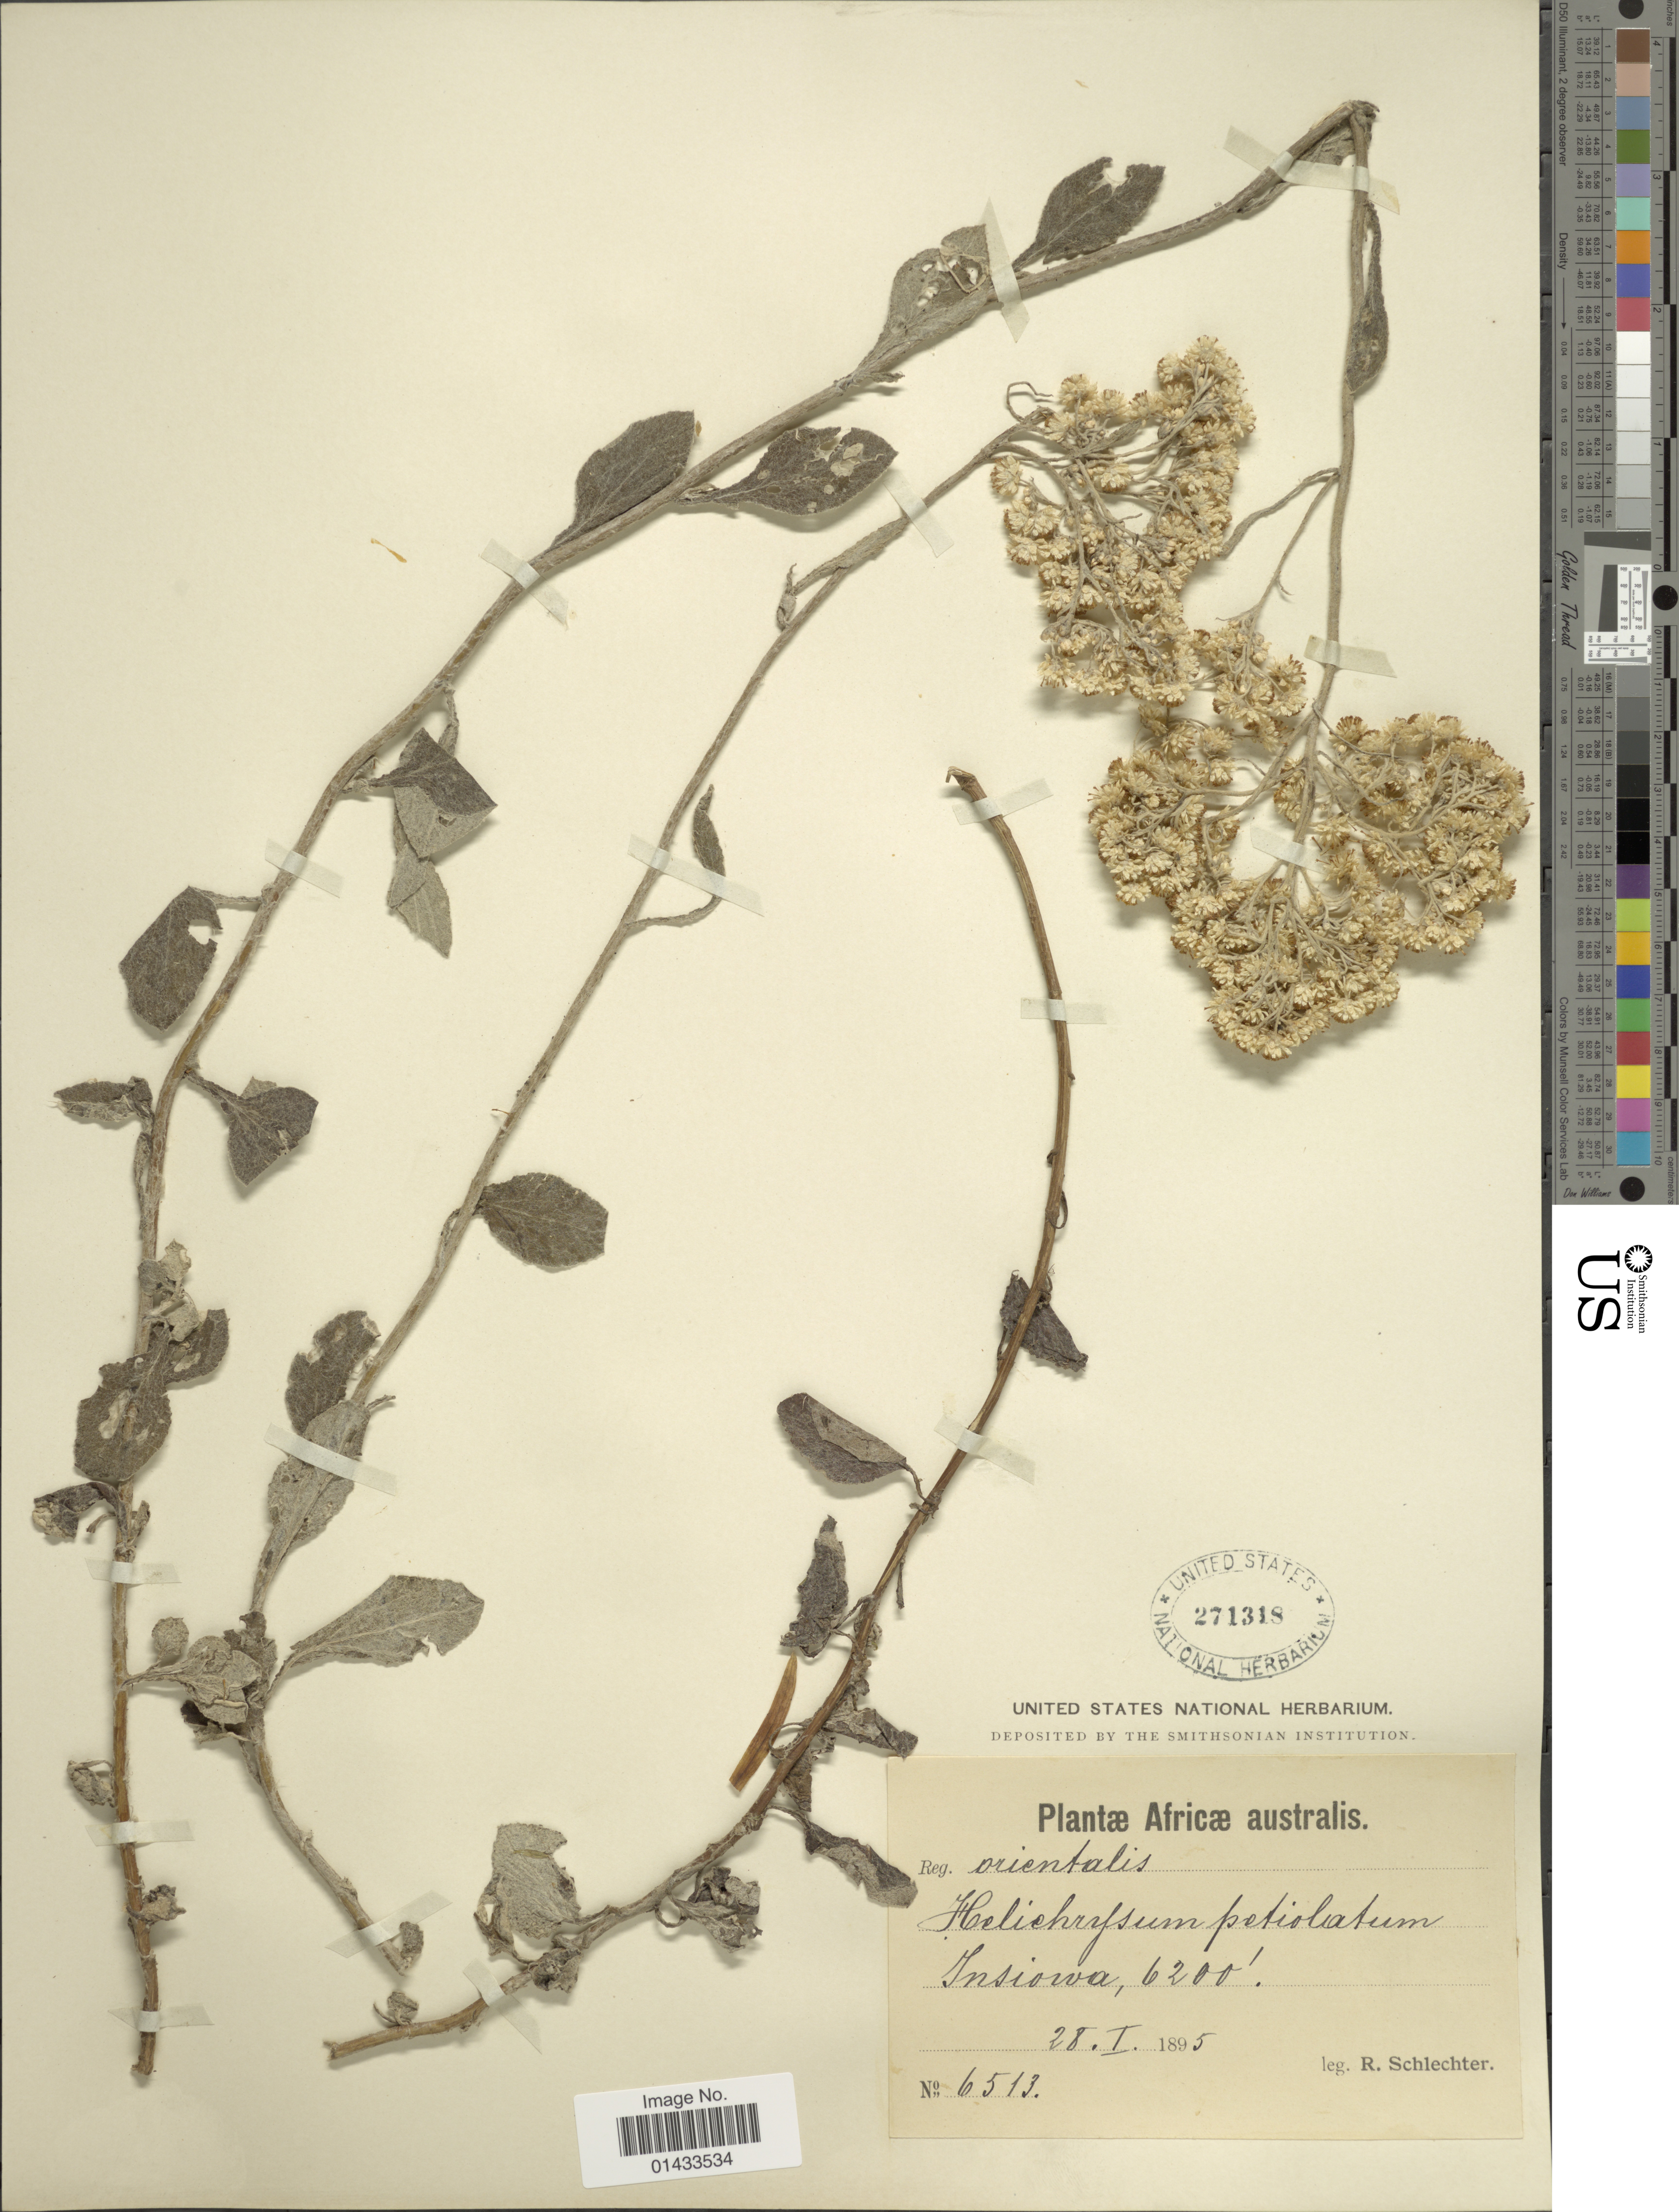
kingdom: Plantae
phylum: Tracheophyta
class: Magnoliopsida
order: Asterales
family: Asteraceae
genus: Helichrysum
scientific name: Helichrysum petiolatum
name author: (L.) D. Don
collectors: F. R. R. Schlechter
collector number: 6513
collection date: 1895-01-28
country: South Africa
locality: Insiowa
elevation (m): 1890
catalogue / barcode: US 271318